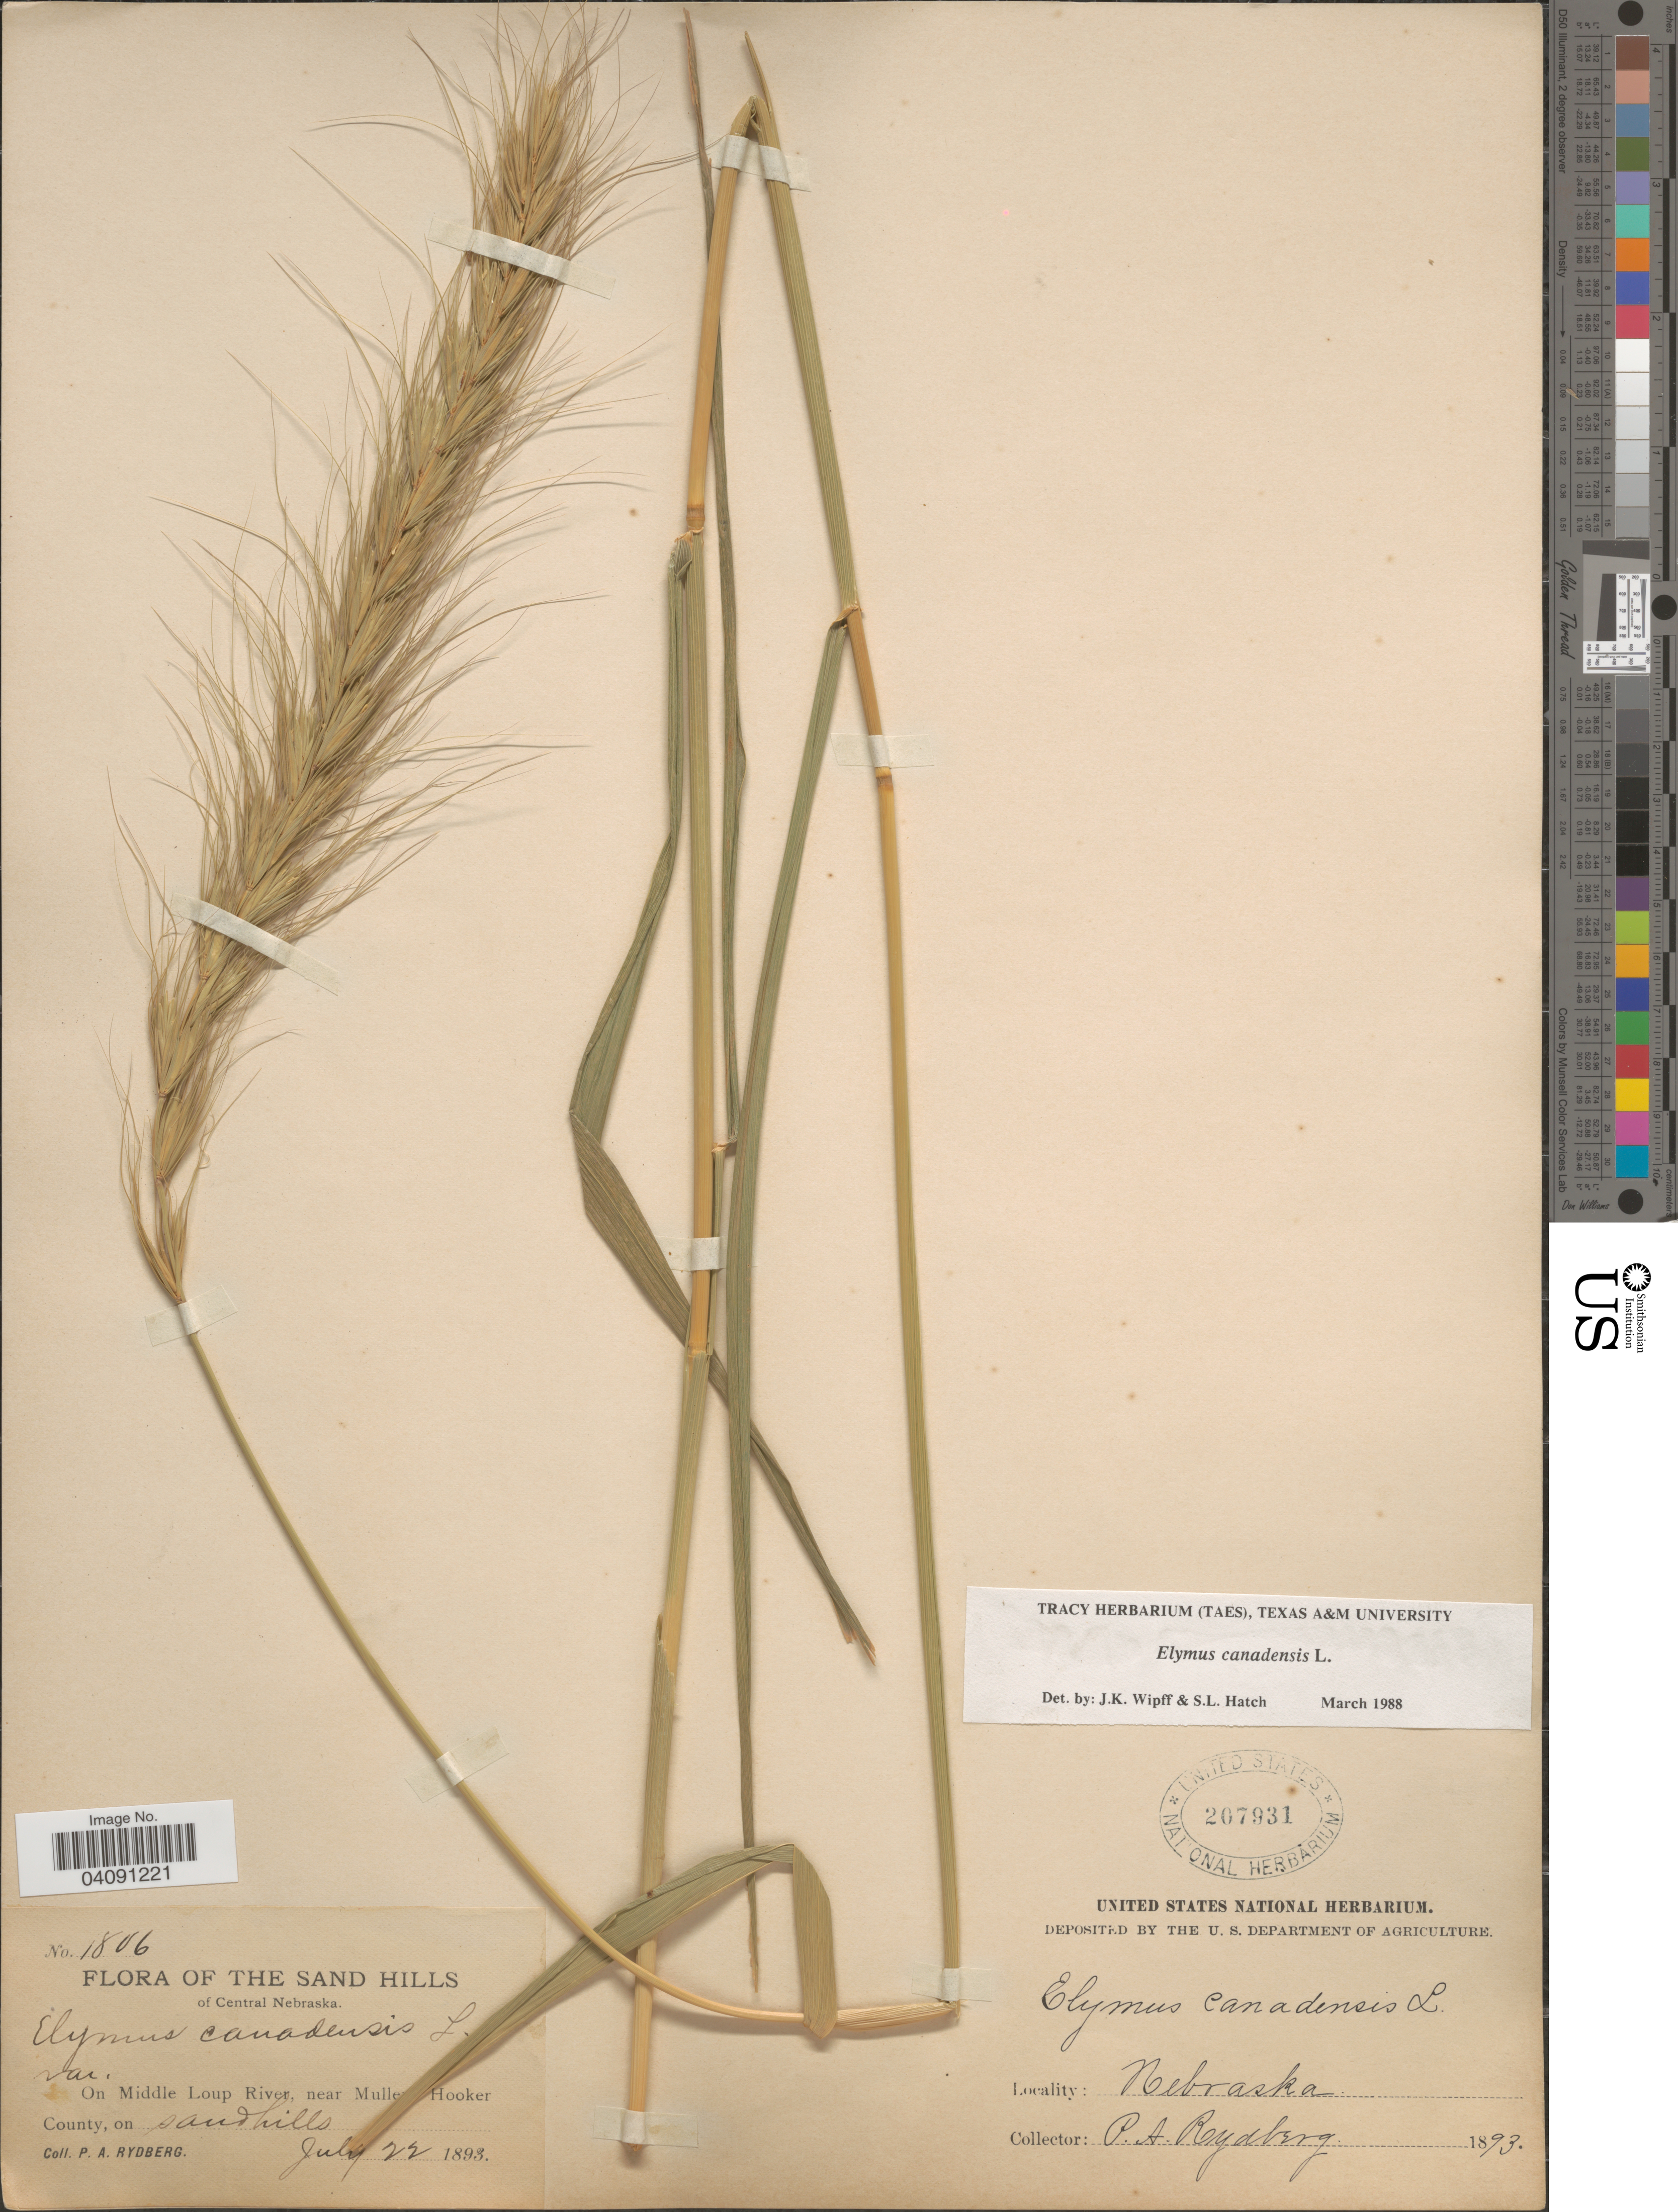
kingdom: Plantae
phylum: Tracheophyta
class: Liliopsida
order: Poales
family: Poaceae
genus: Elymus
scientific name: Elymus canadensis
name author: L.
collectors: P. A. Rydberg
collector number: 1806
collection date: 1893-07-22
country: United States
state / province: Nebraska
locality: Sand Hills of Central Nebraska. On Middle Loup River, near Mullen, Hooker County.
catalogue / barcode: US 207931